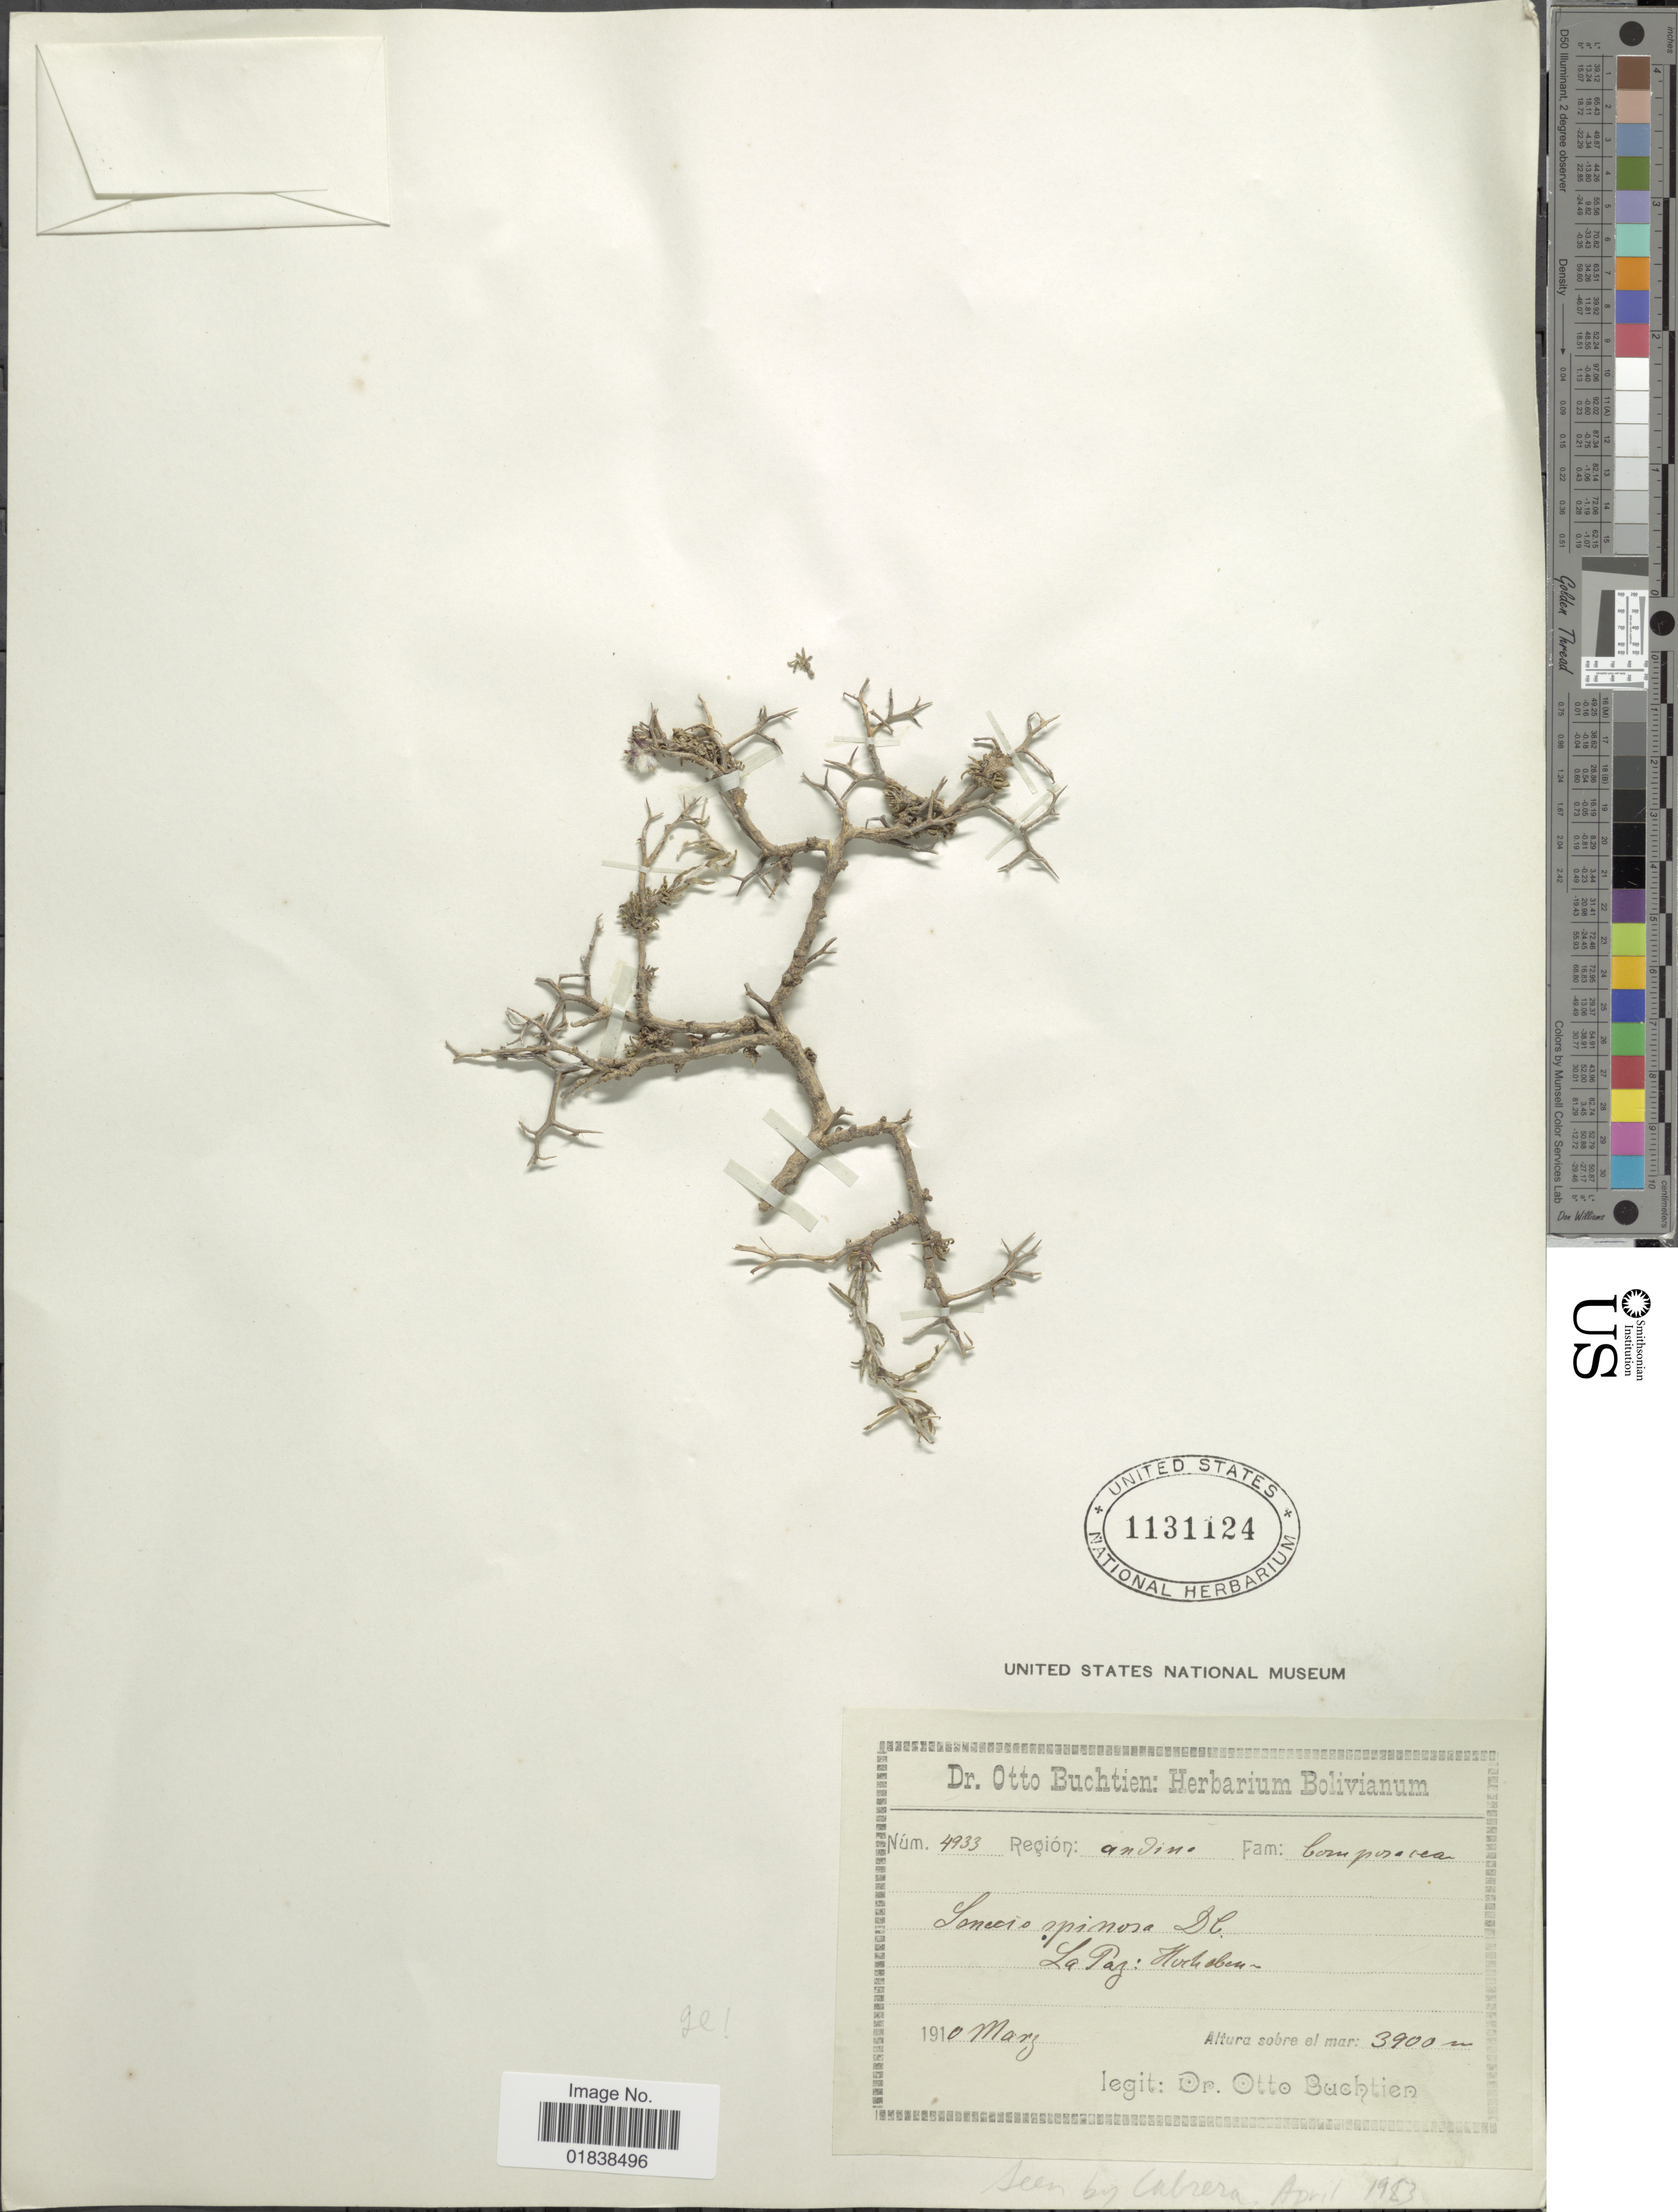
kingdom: Plantae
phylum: Tracheophyta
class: Magnoliopsida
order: Asterales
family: Asteraceae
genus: Senecio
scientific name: Senecio spinosus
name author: DC.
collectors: O. Buchtien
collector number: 4933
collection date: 1910-03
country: Bolivia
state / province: La Paz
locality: Hochebene (plateau)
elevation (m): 3900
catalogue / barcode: US 1131124